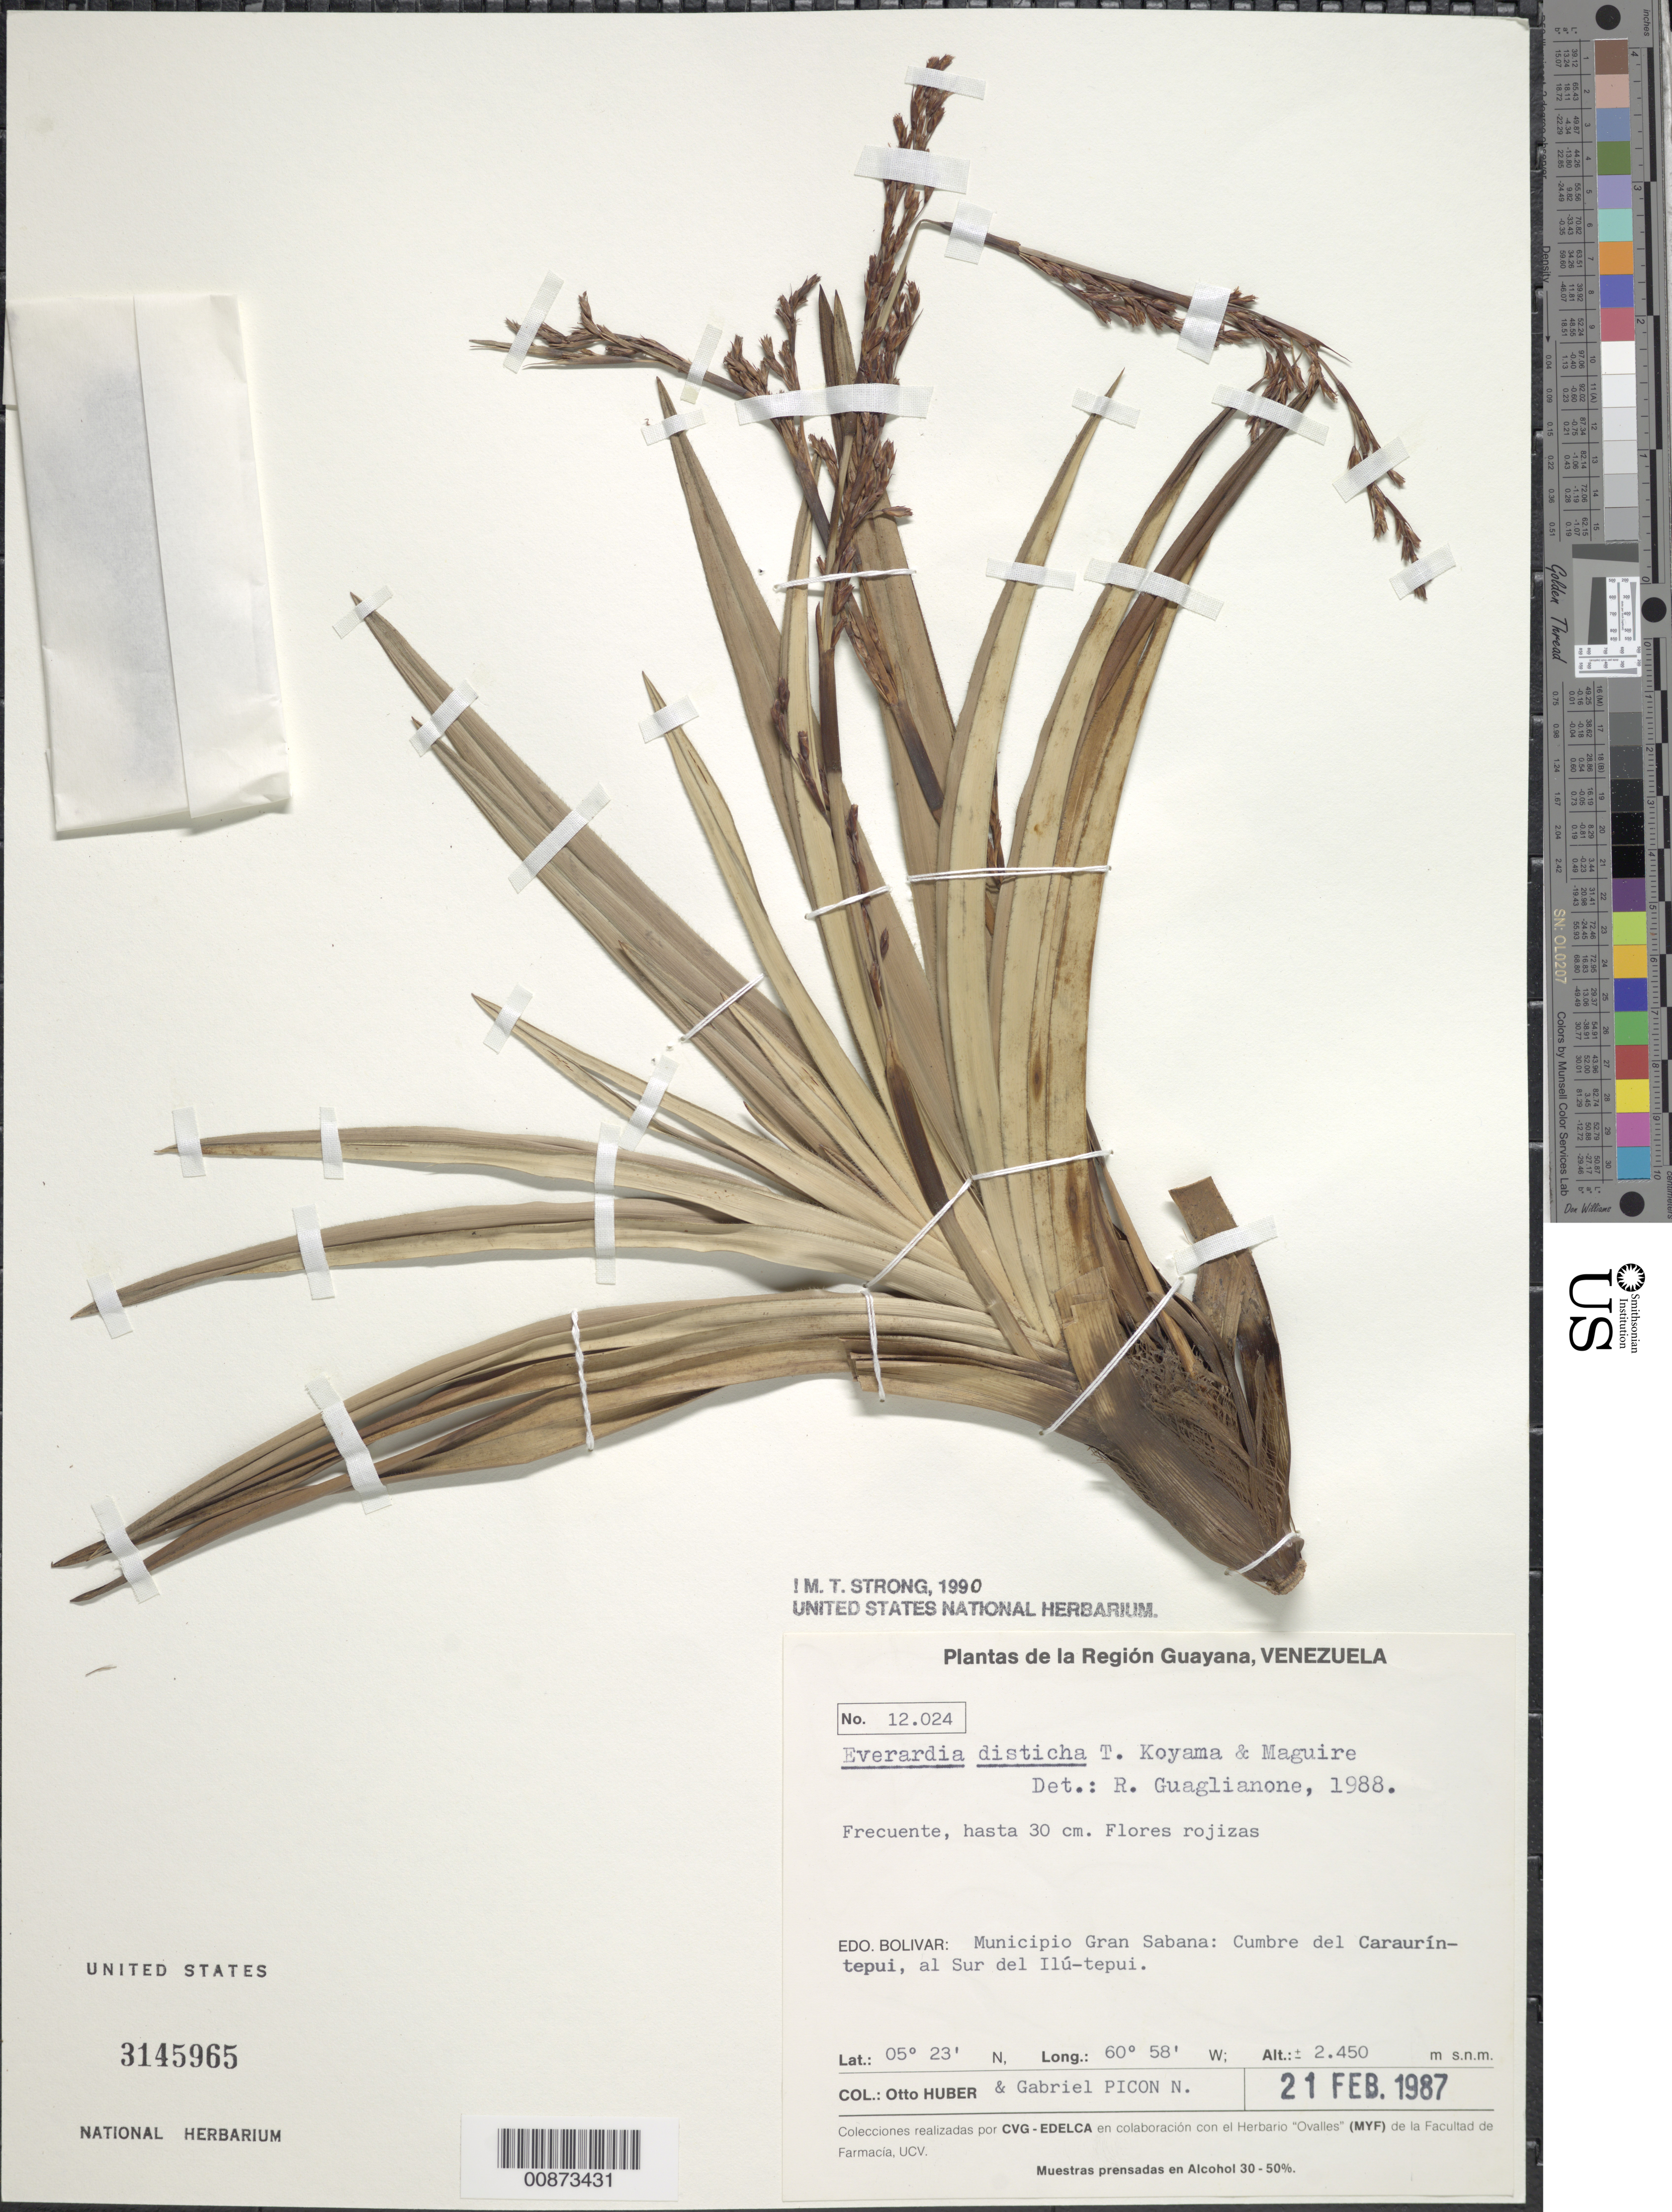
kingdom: Plantae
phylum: Tracheophyta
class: Liliopsida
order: Poales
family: Cyperaceae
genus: Cephalocarpus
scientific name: Cephalocarpus distichus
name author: (T. Koyama & Maguire) S.M. Costa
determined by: Strong, Mark T., (BOT), Smithsonian Institution - National Museum of Natural History (UNITED STATES)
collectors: O. Huber & G. Picón Navas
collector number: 12024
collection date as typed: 21-Feb-87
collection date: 1987-02-21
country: Venezuela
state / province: Bolívar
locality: Mun. Gran Sabana, cumbre del Caraurín-tepuí, al Sur del Ilú-tepuí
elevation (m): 2450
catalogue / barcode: US 3145965